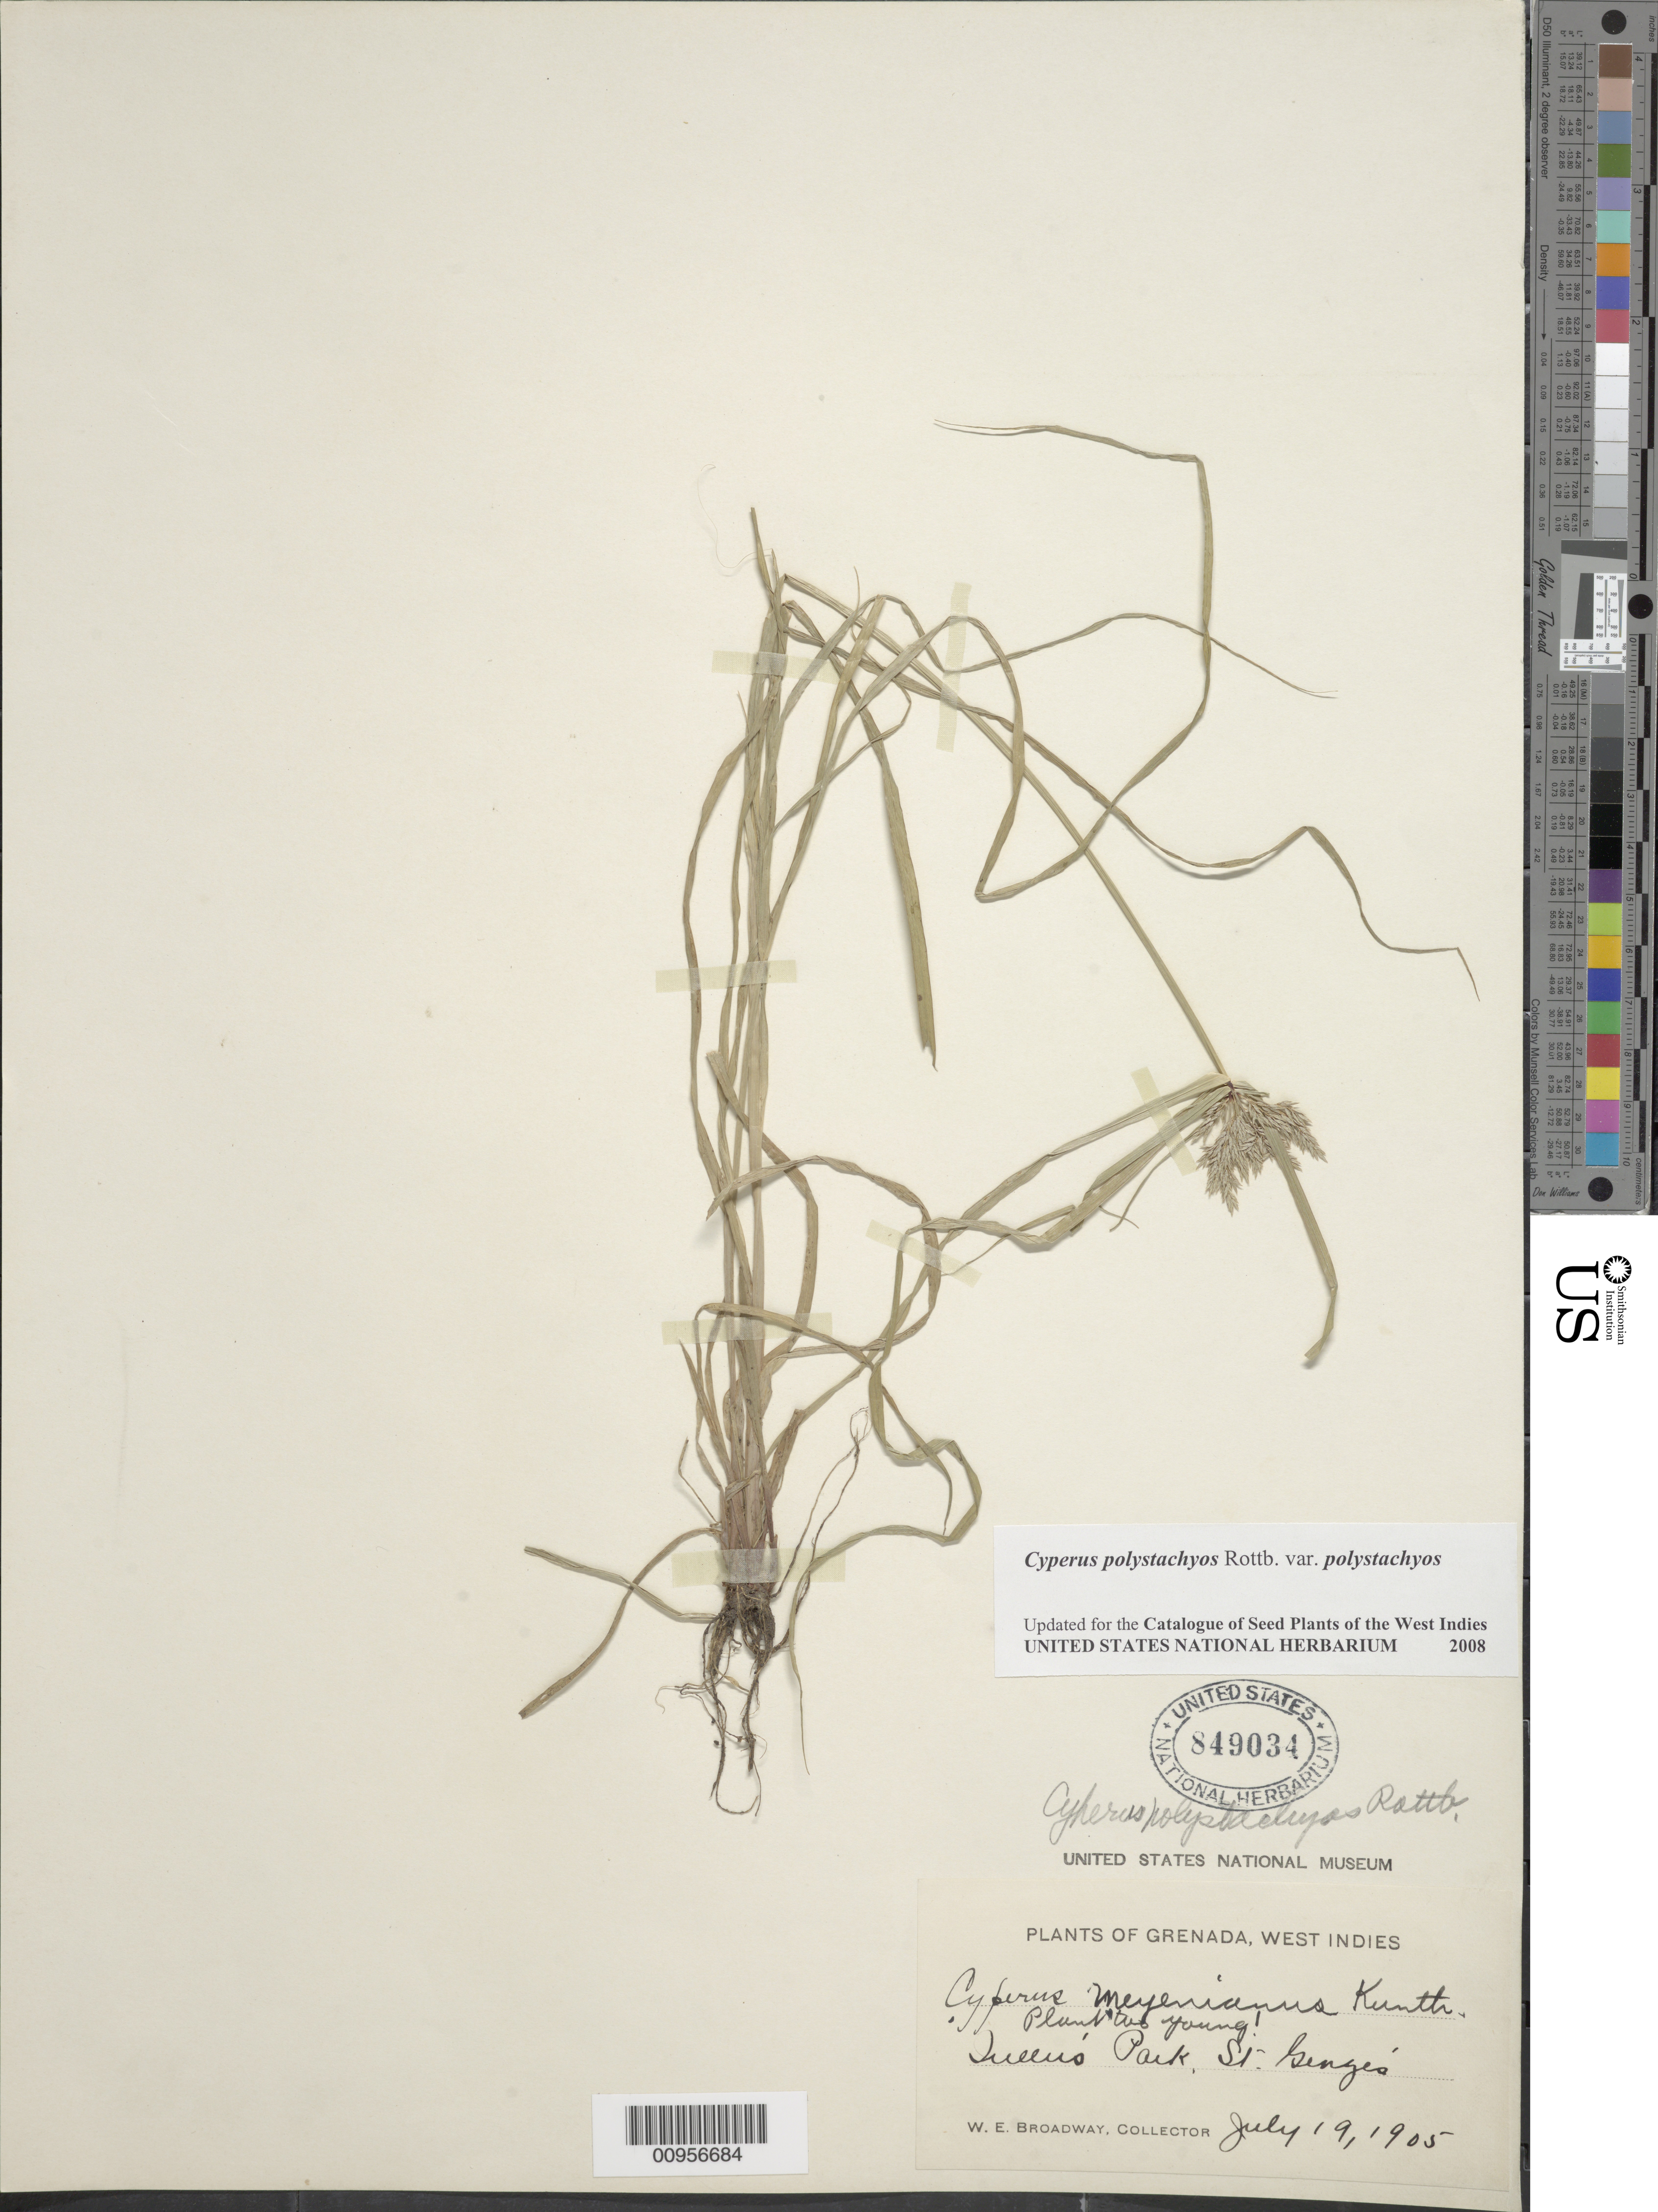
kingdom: Plantae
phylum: Tracheophyta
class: Liliopsida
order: Poales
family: Cyperaceae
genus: Cyperus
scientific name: Cyperus polystachyos var. polystachyos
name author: Rottb.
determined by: Strong, M. T., (US), Smithsonian Institution - National Museum of Natural History (UNITED STATES)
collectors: W. E. Broadway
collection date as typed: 19 Jul 1905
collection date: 1905-07-19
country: Grenada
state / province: Saint George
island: Grenada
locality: Queen's Park, St. George's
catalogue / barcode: US 849034